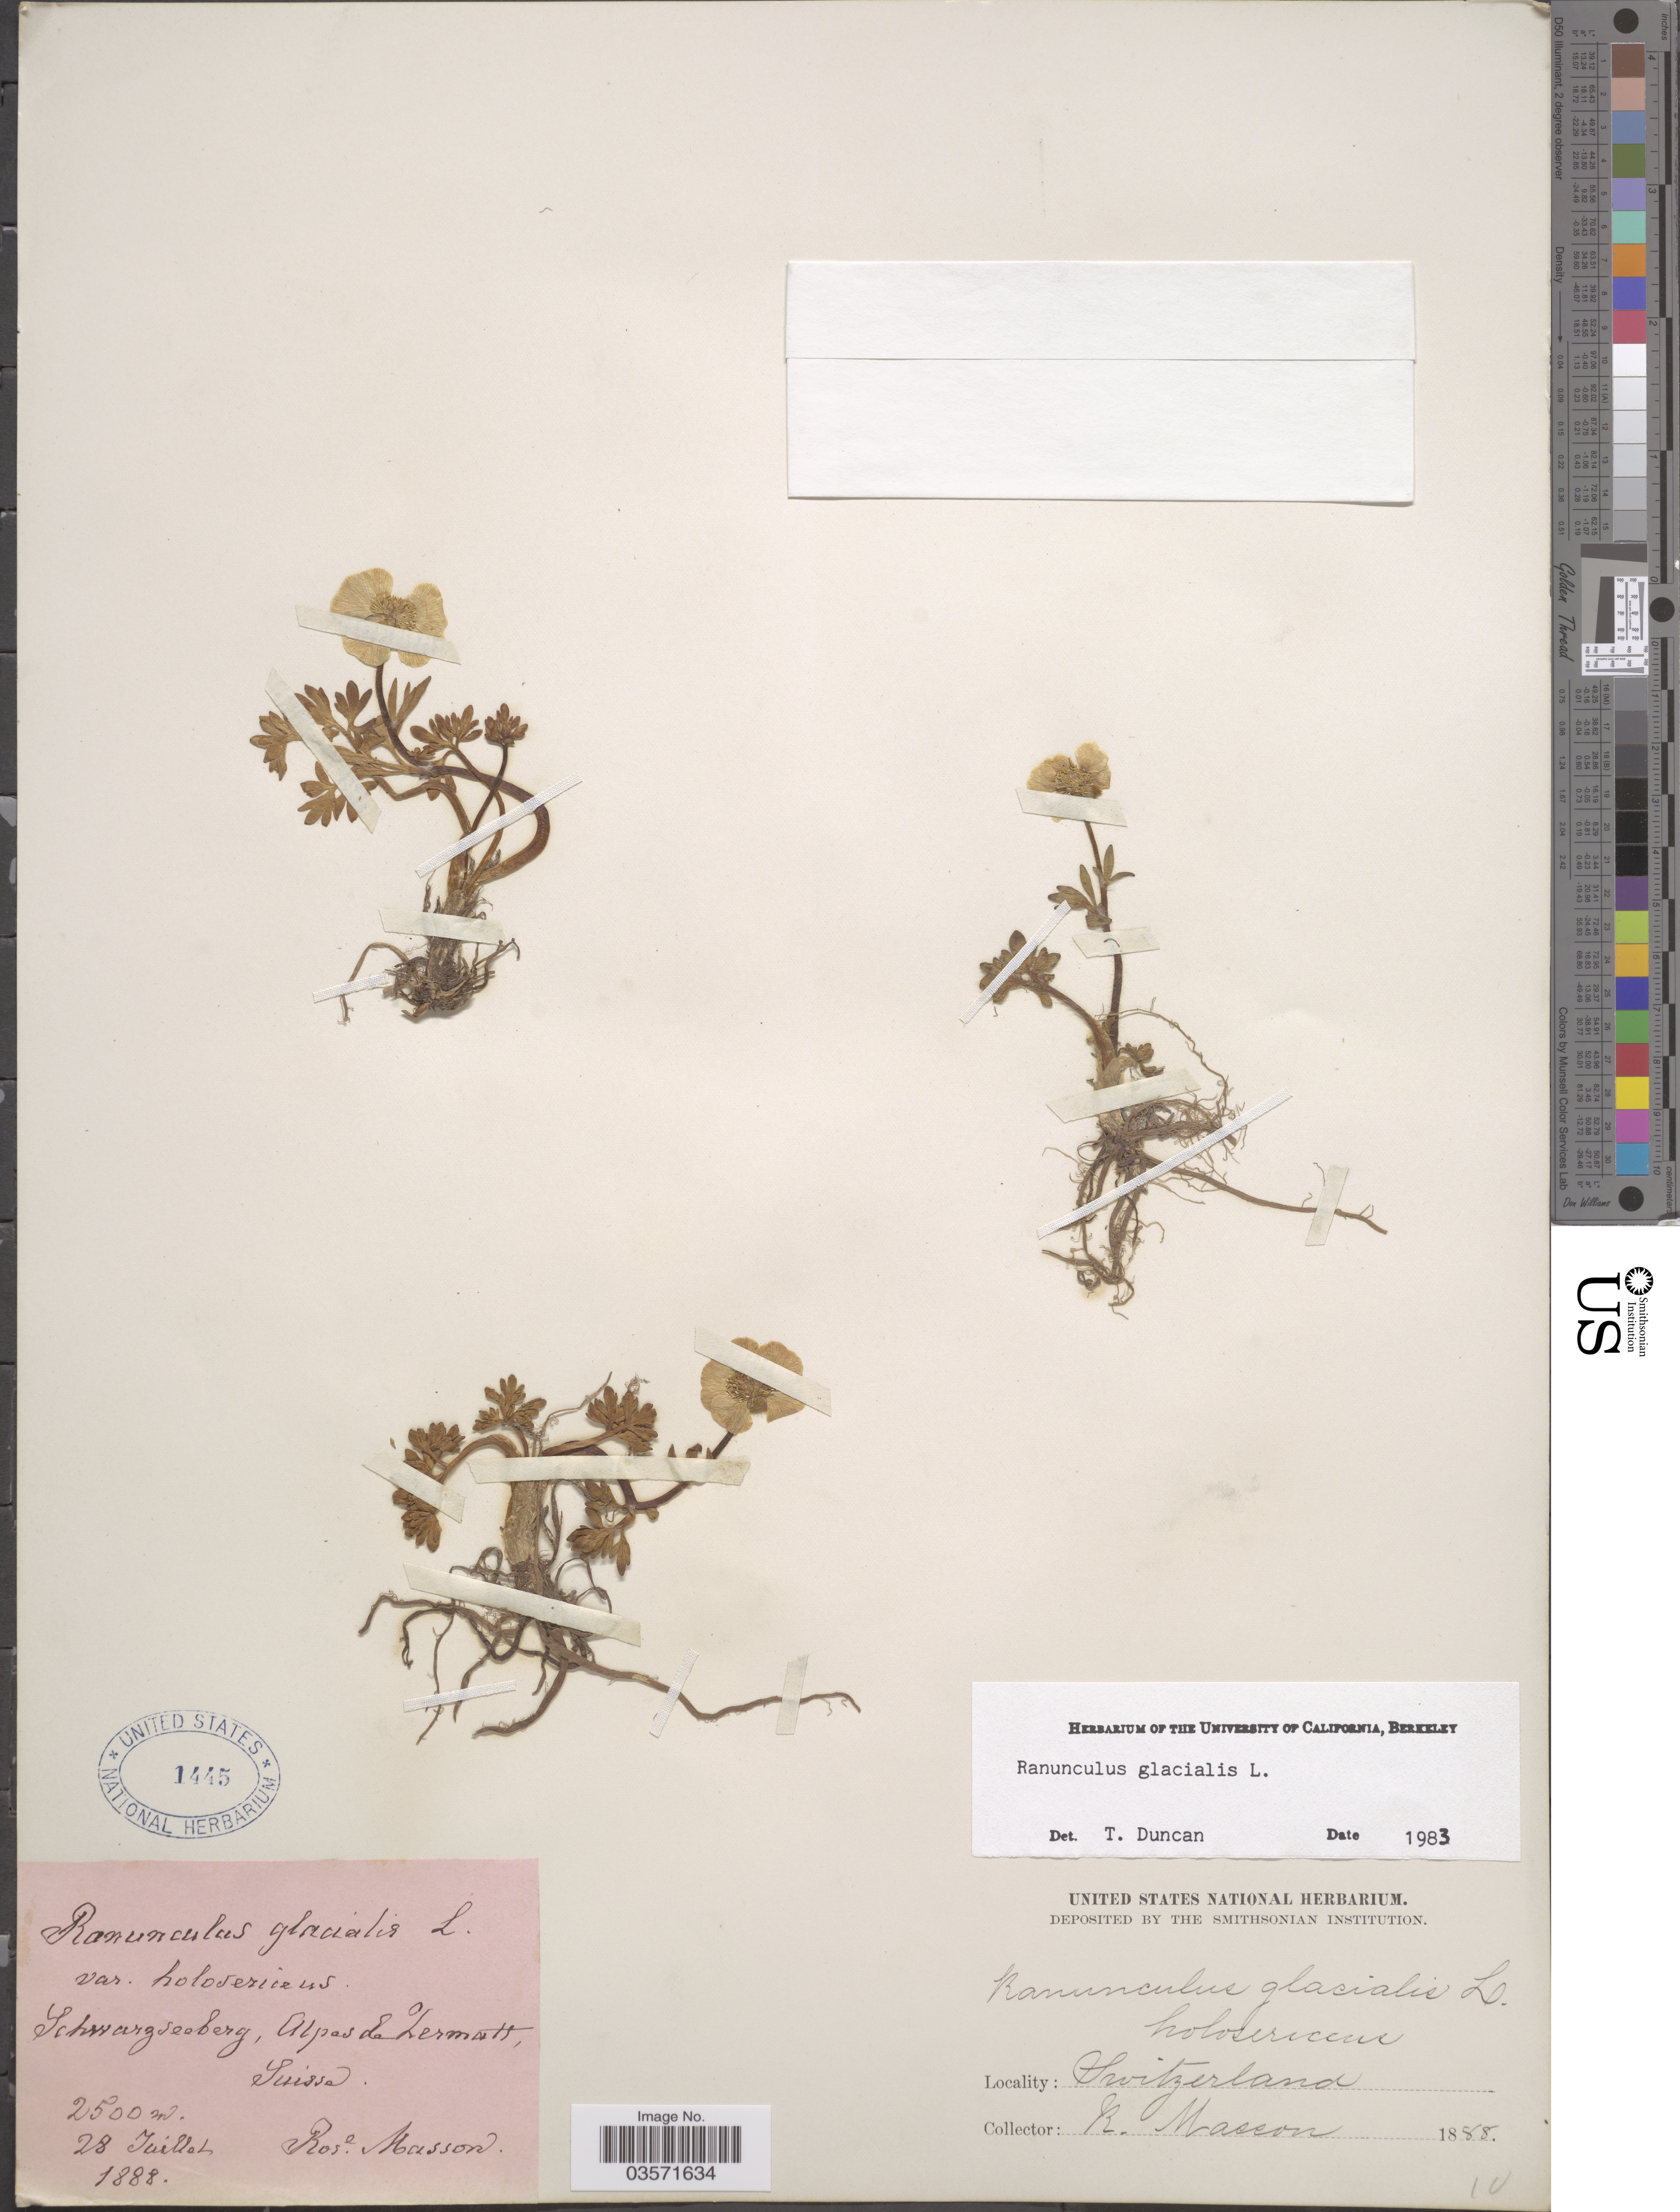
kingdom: Plantae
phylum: Tracheophyta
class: Magnoliopsida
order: Ranunculales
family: Ranunculaceae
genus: Ranunculus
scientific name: Ranunculus glacialis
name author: L.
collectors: R. Masson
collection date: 1888-07-28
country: Switzerland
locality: Schwarzseeberg, Alpes de Zermatt, Suisse.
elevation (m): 2500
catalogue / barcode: US 1445